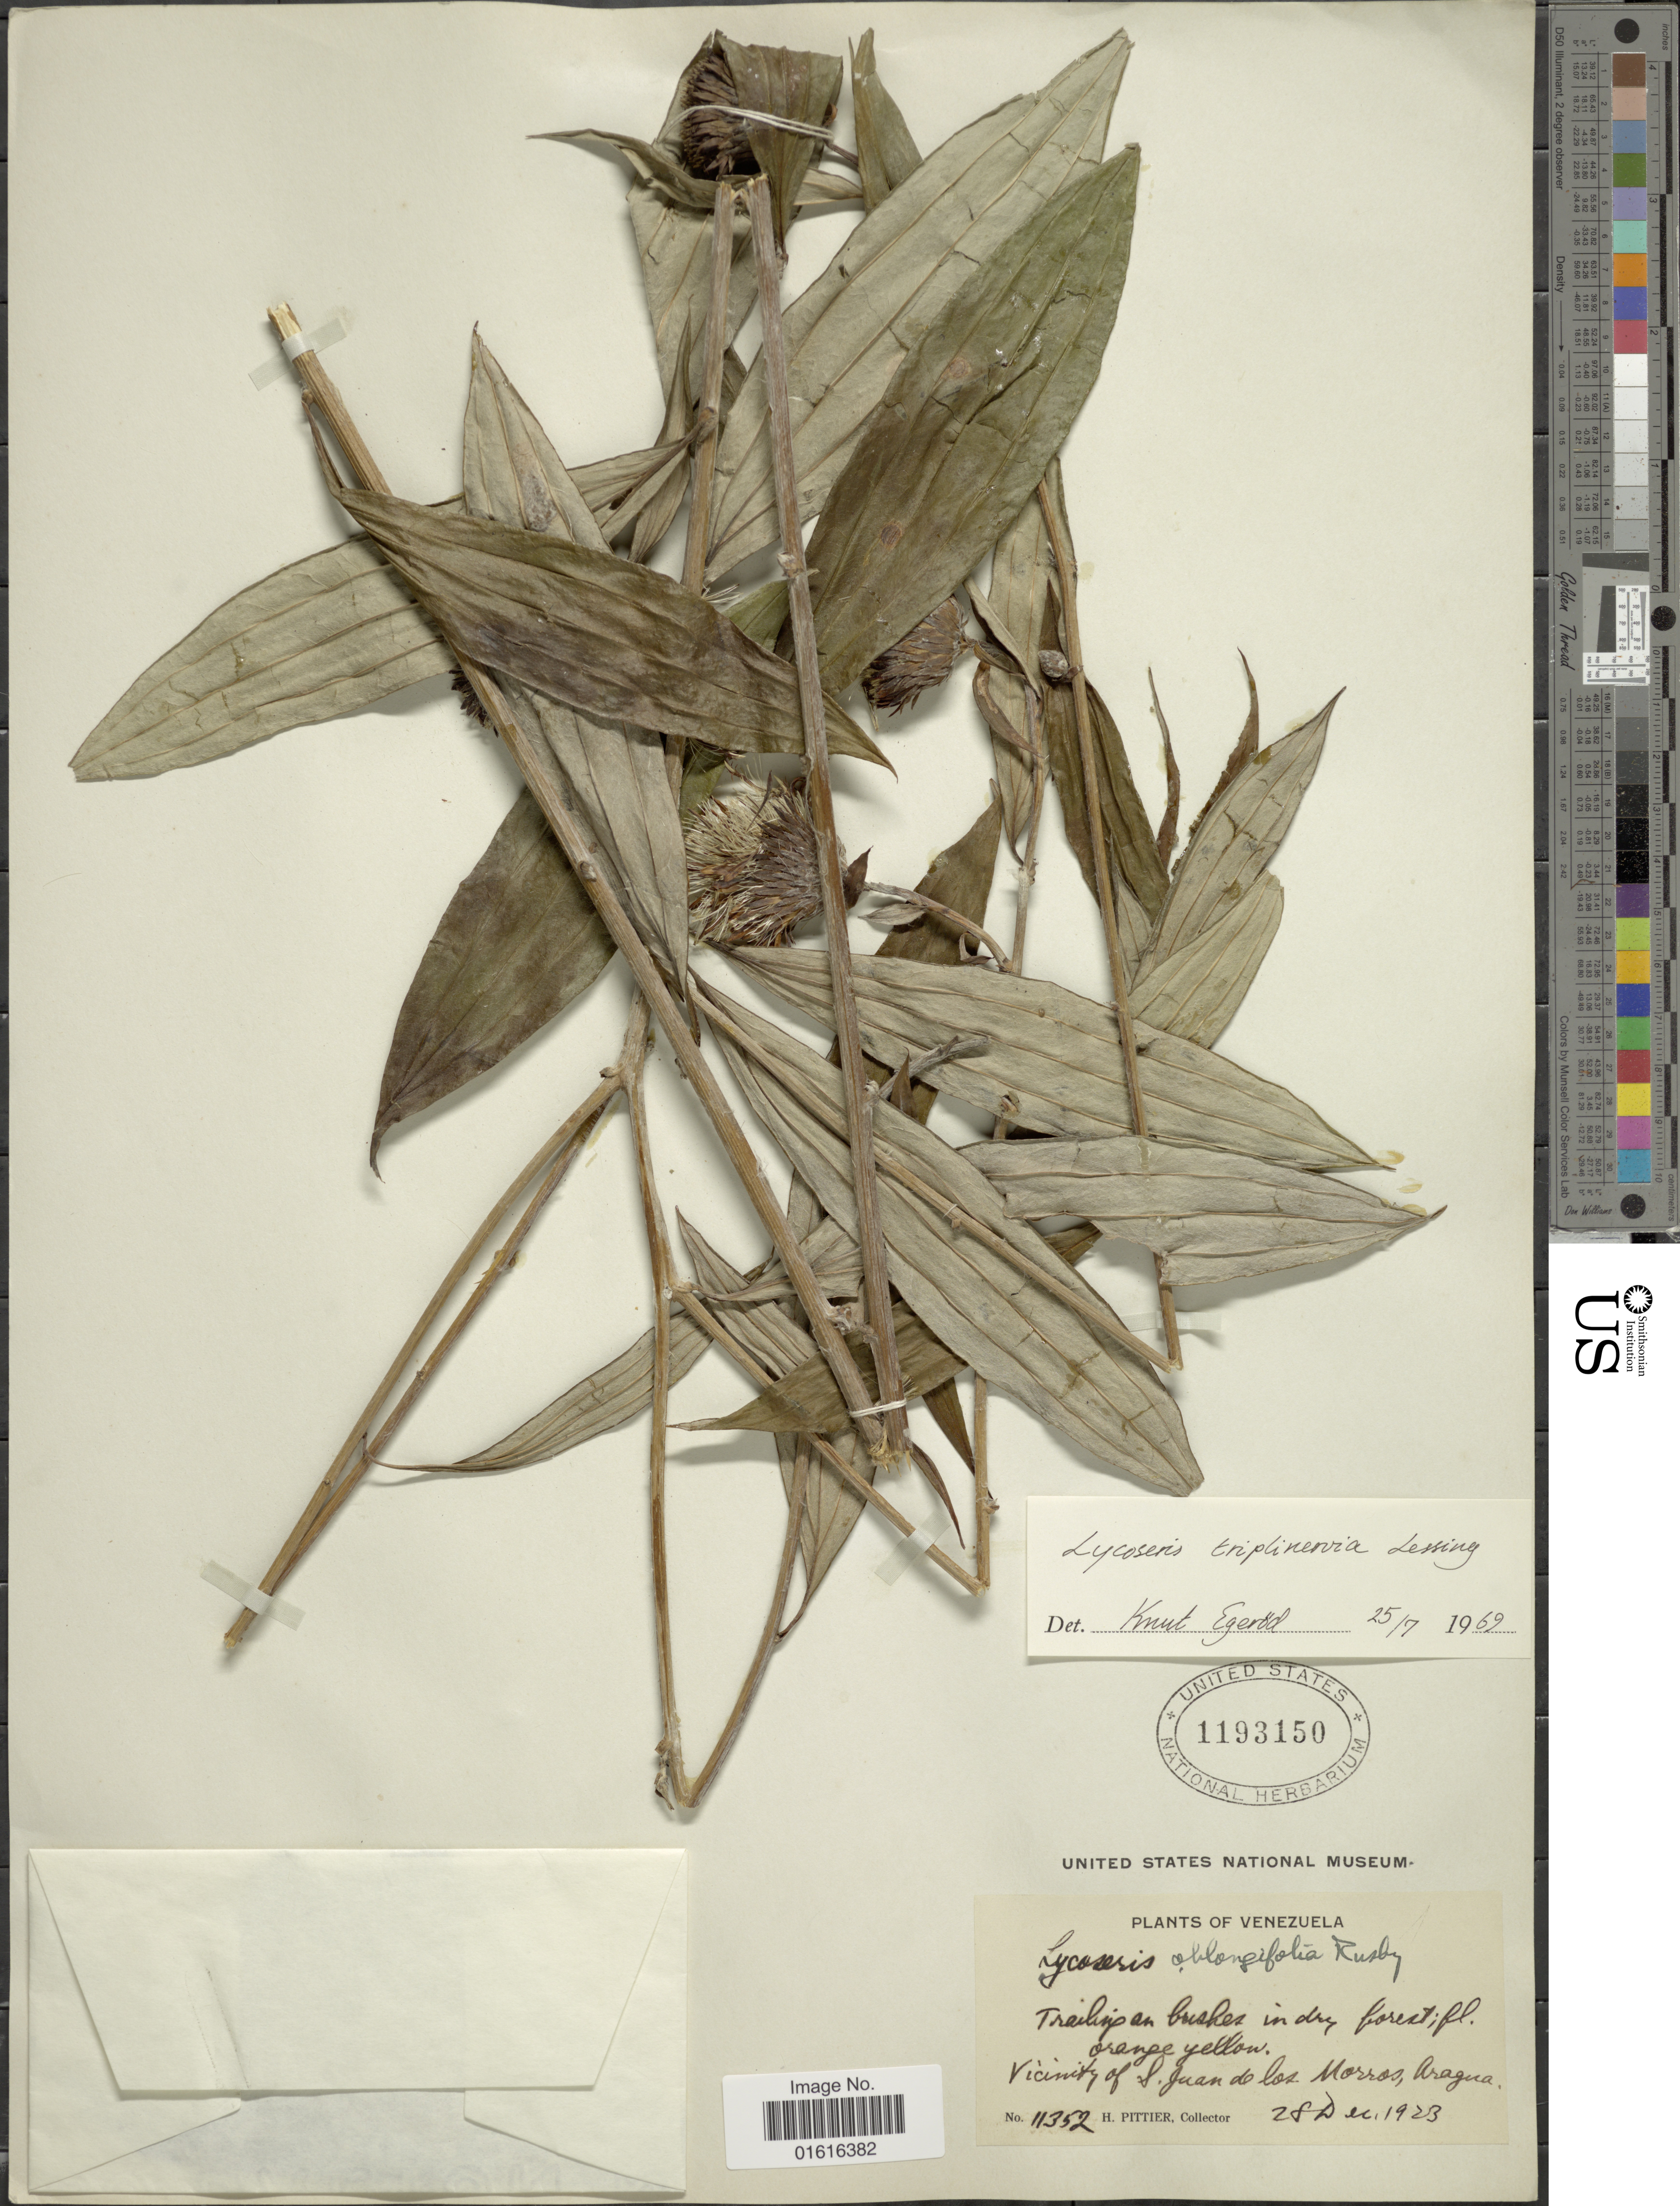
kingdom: Plantae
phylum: Tracheophyta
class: Magnoliopsida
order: Asterales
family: Asteraceae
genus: Lycoseris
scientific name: Lycoseris triplinervia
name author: Less.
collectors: H. F. Pittier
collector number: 11352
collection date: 1923-12-28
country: Venezuela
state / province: Guárico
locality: Vicinity of San Juan de los Morros, Aragua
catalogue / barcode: US 1193150